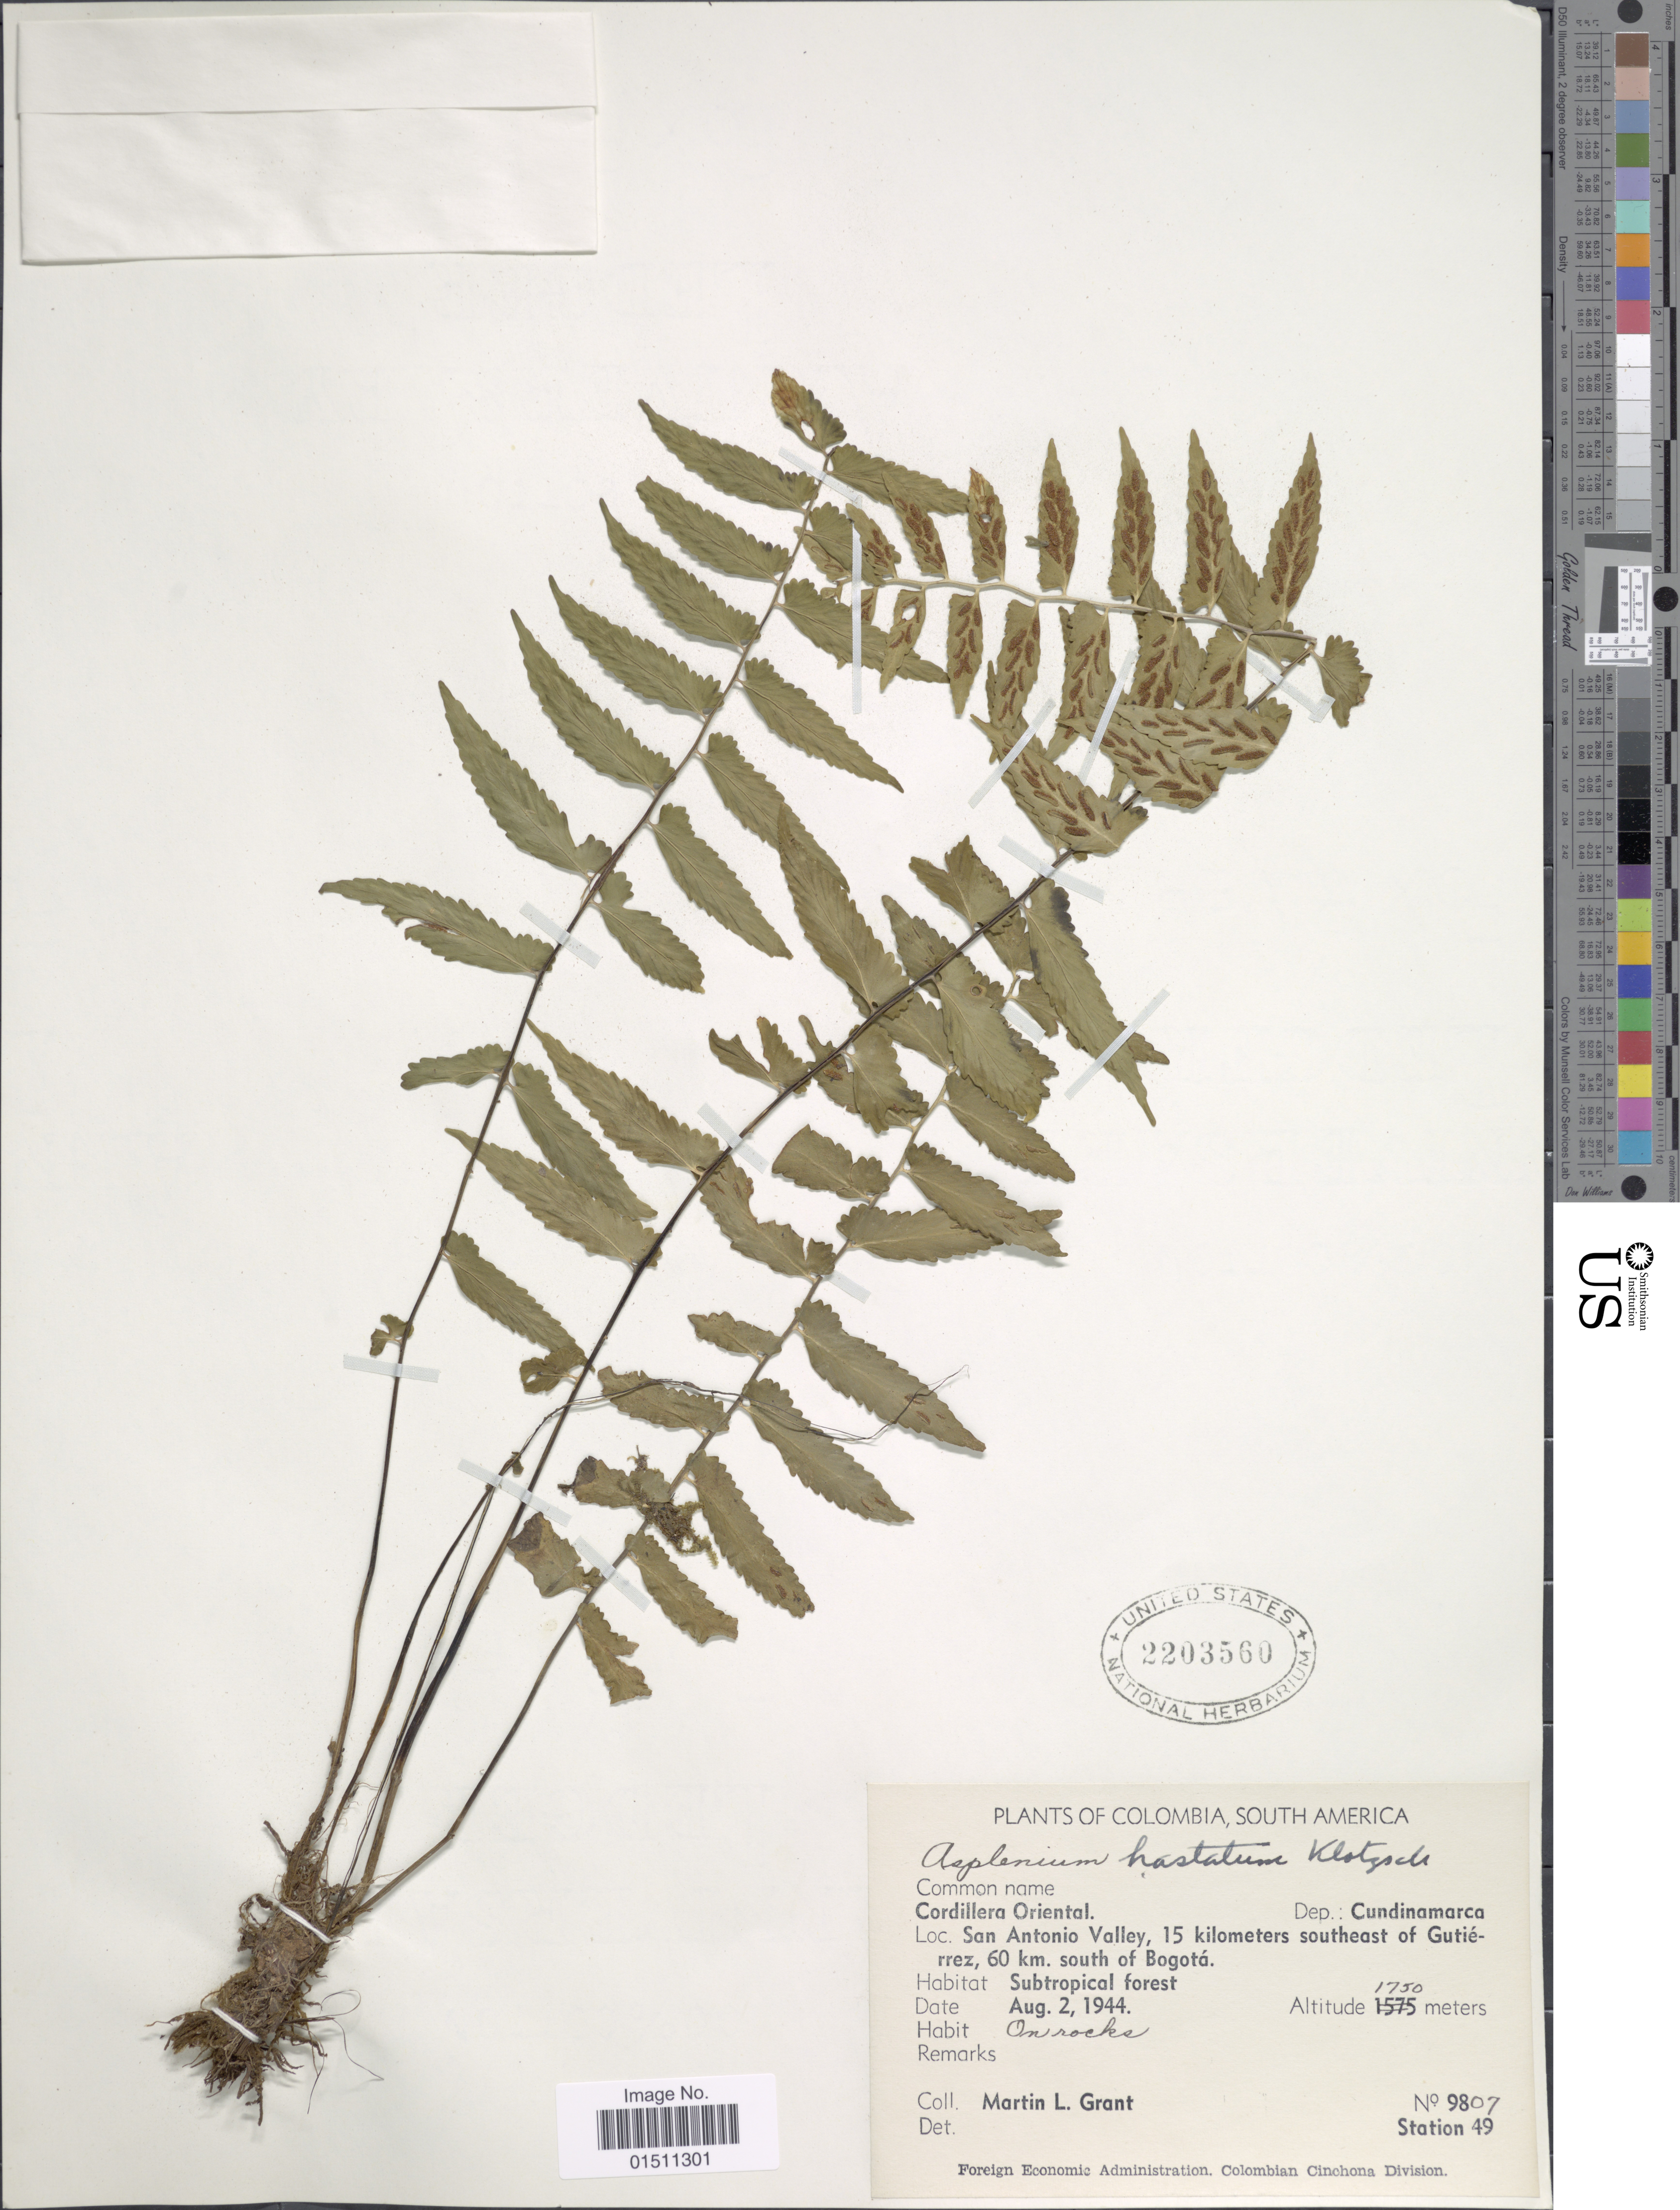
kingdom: Plantae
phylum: Tracheophyta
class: Polypodiopsida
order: Polypodiales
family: Aspleniaceae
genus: Asplenium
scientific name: Asplenium hastatum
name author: Klotzsch ex Kunze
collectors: M. L. Grant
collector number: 9807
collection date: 1944-08-02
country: Colombia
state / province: Cundinamarca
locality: Colombia, South America, Cordillera Oriental, Dep.: Cundinamarca, Loc.: San Antonio Valley, 15 kilometers southeast of Gutérrez, 60 km. south of Bogotá.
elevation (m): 1750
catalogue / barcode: US 2203560